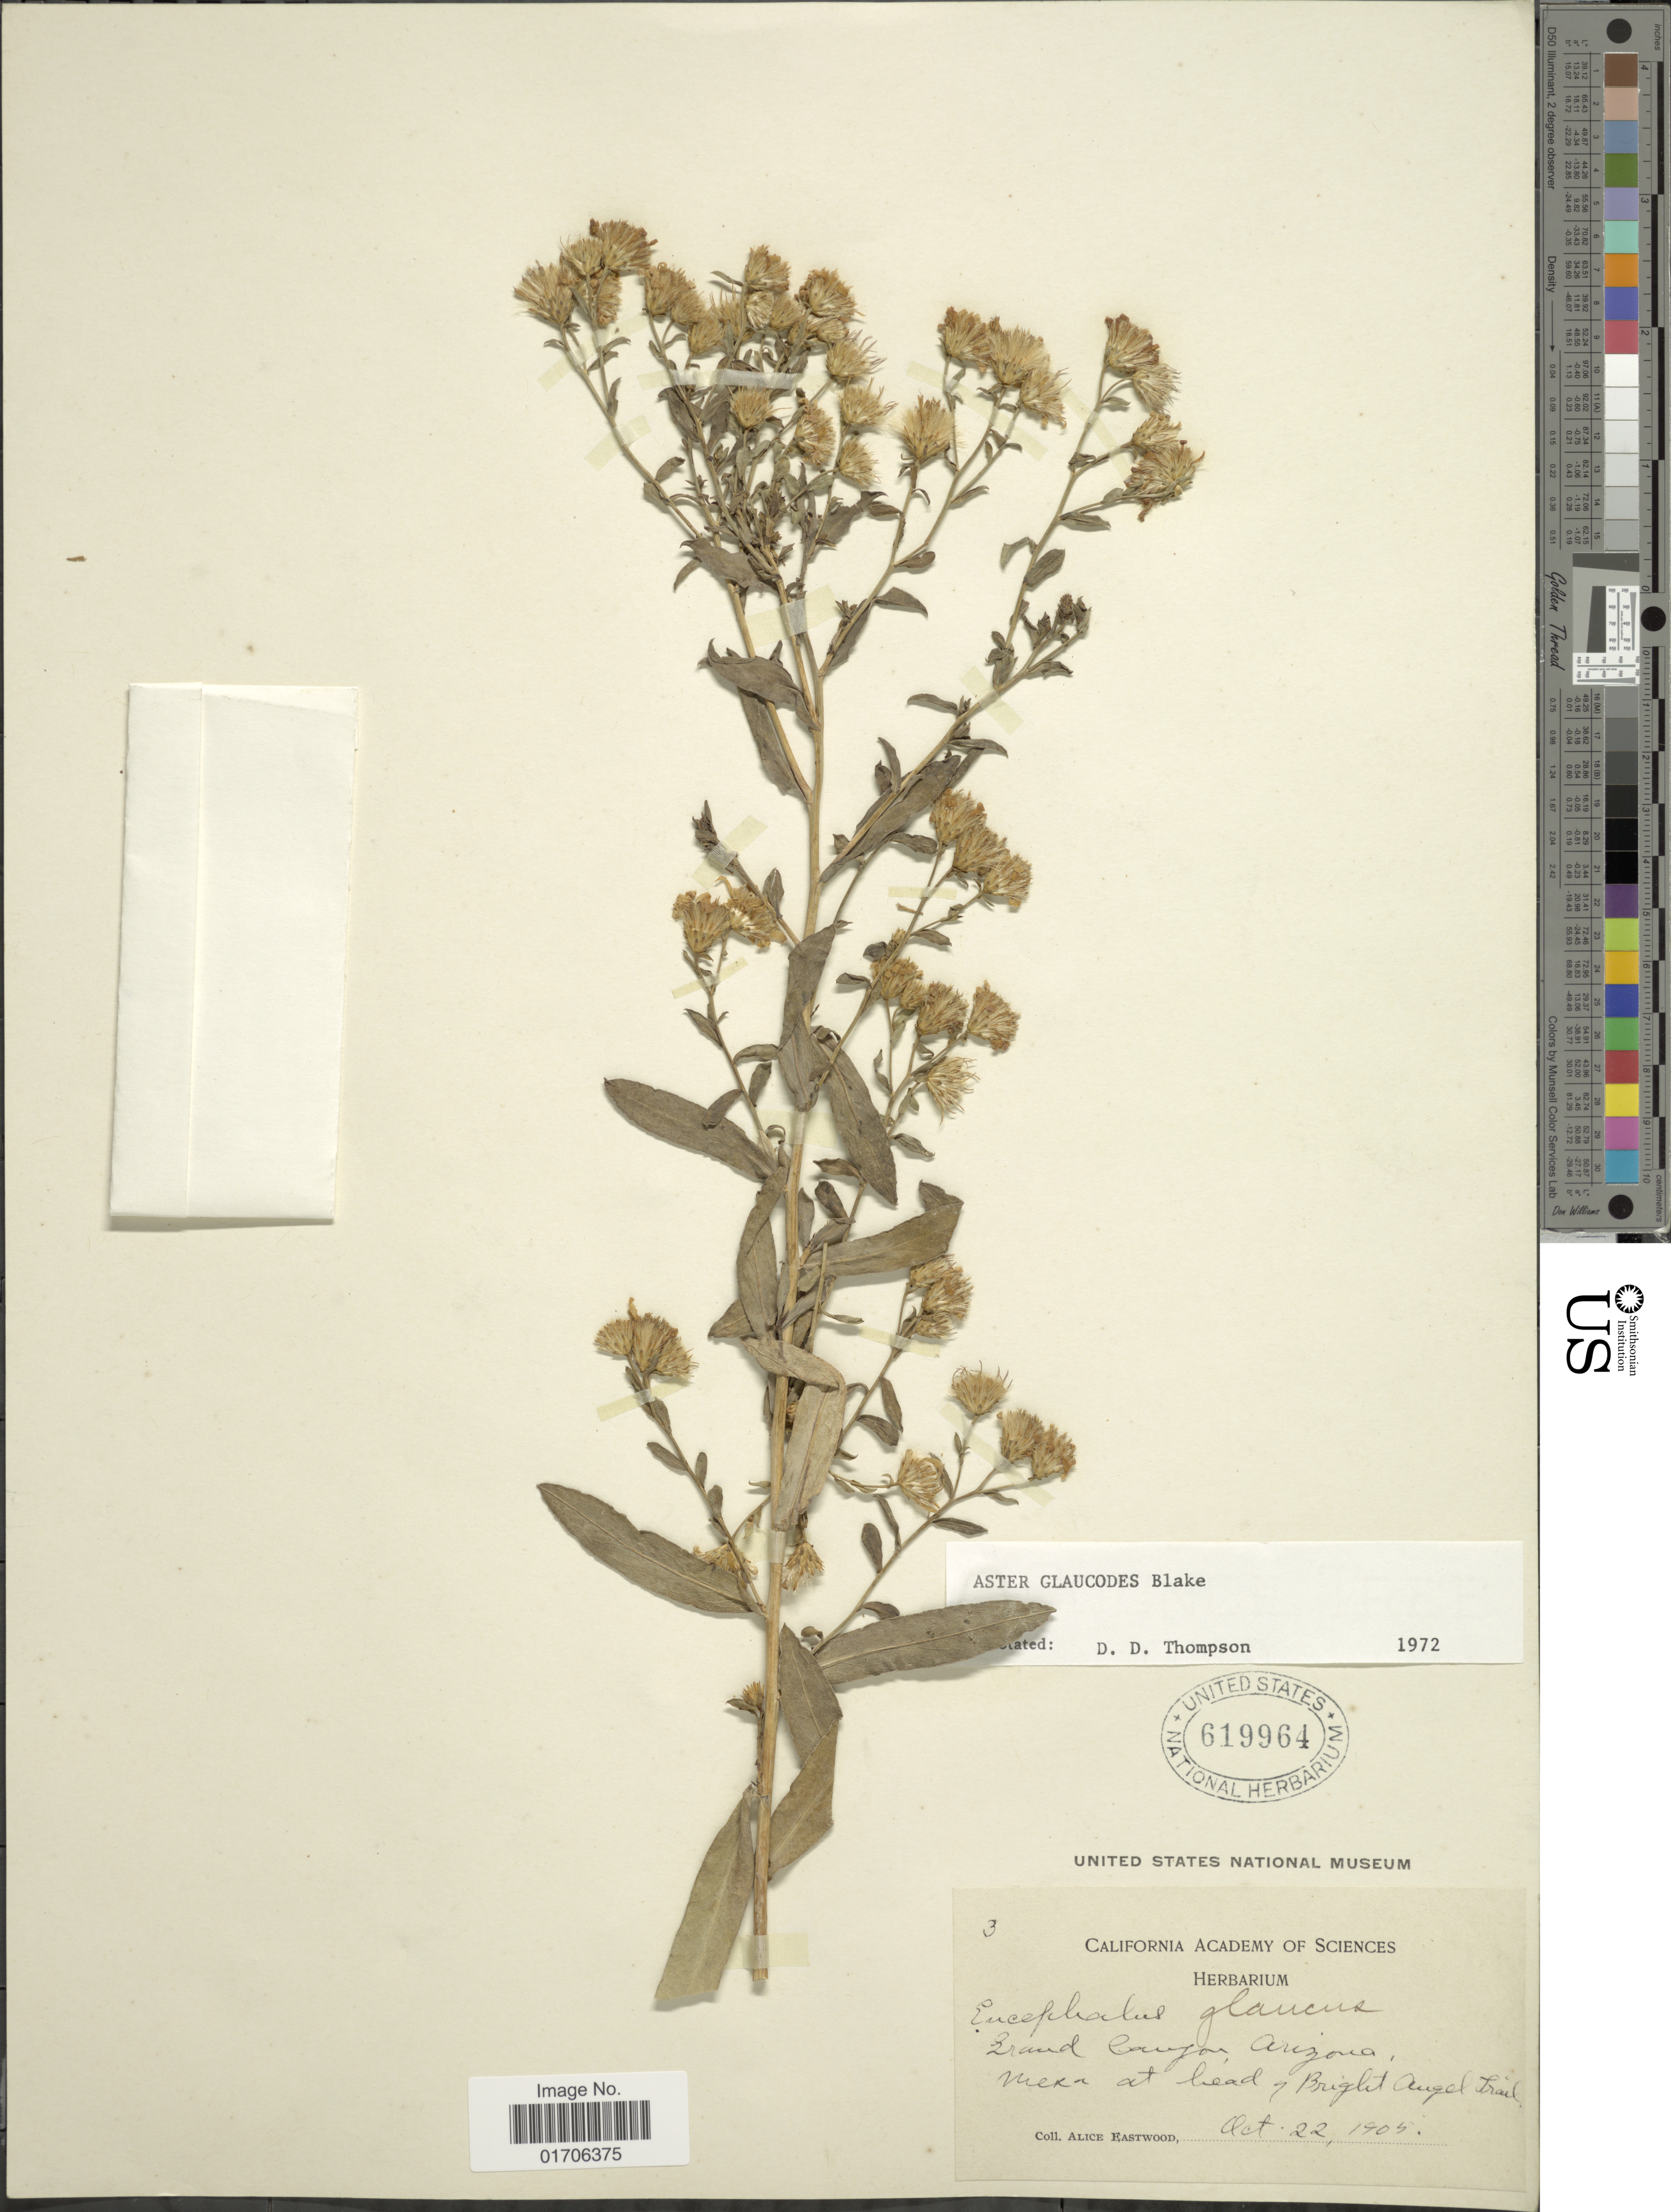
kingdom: Plantae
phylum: Tracheophyta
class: Magnoliopsida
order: Asterales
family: Asteraceae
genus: Eurybia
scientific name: Eurybia glauca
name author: (Nutt.) G.L. Nesom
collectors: A. Eastwood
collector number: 3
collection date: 1905-10-22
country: United States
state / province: Arizona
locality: Grand Canyon, Arizona. Mera at head of Bright Angel Trail.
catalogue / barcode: US 619964